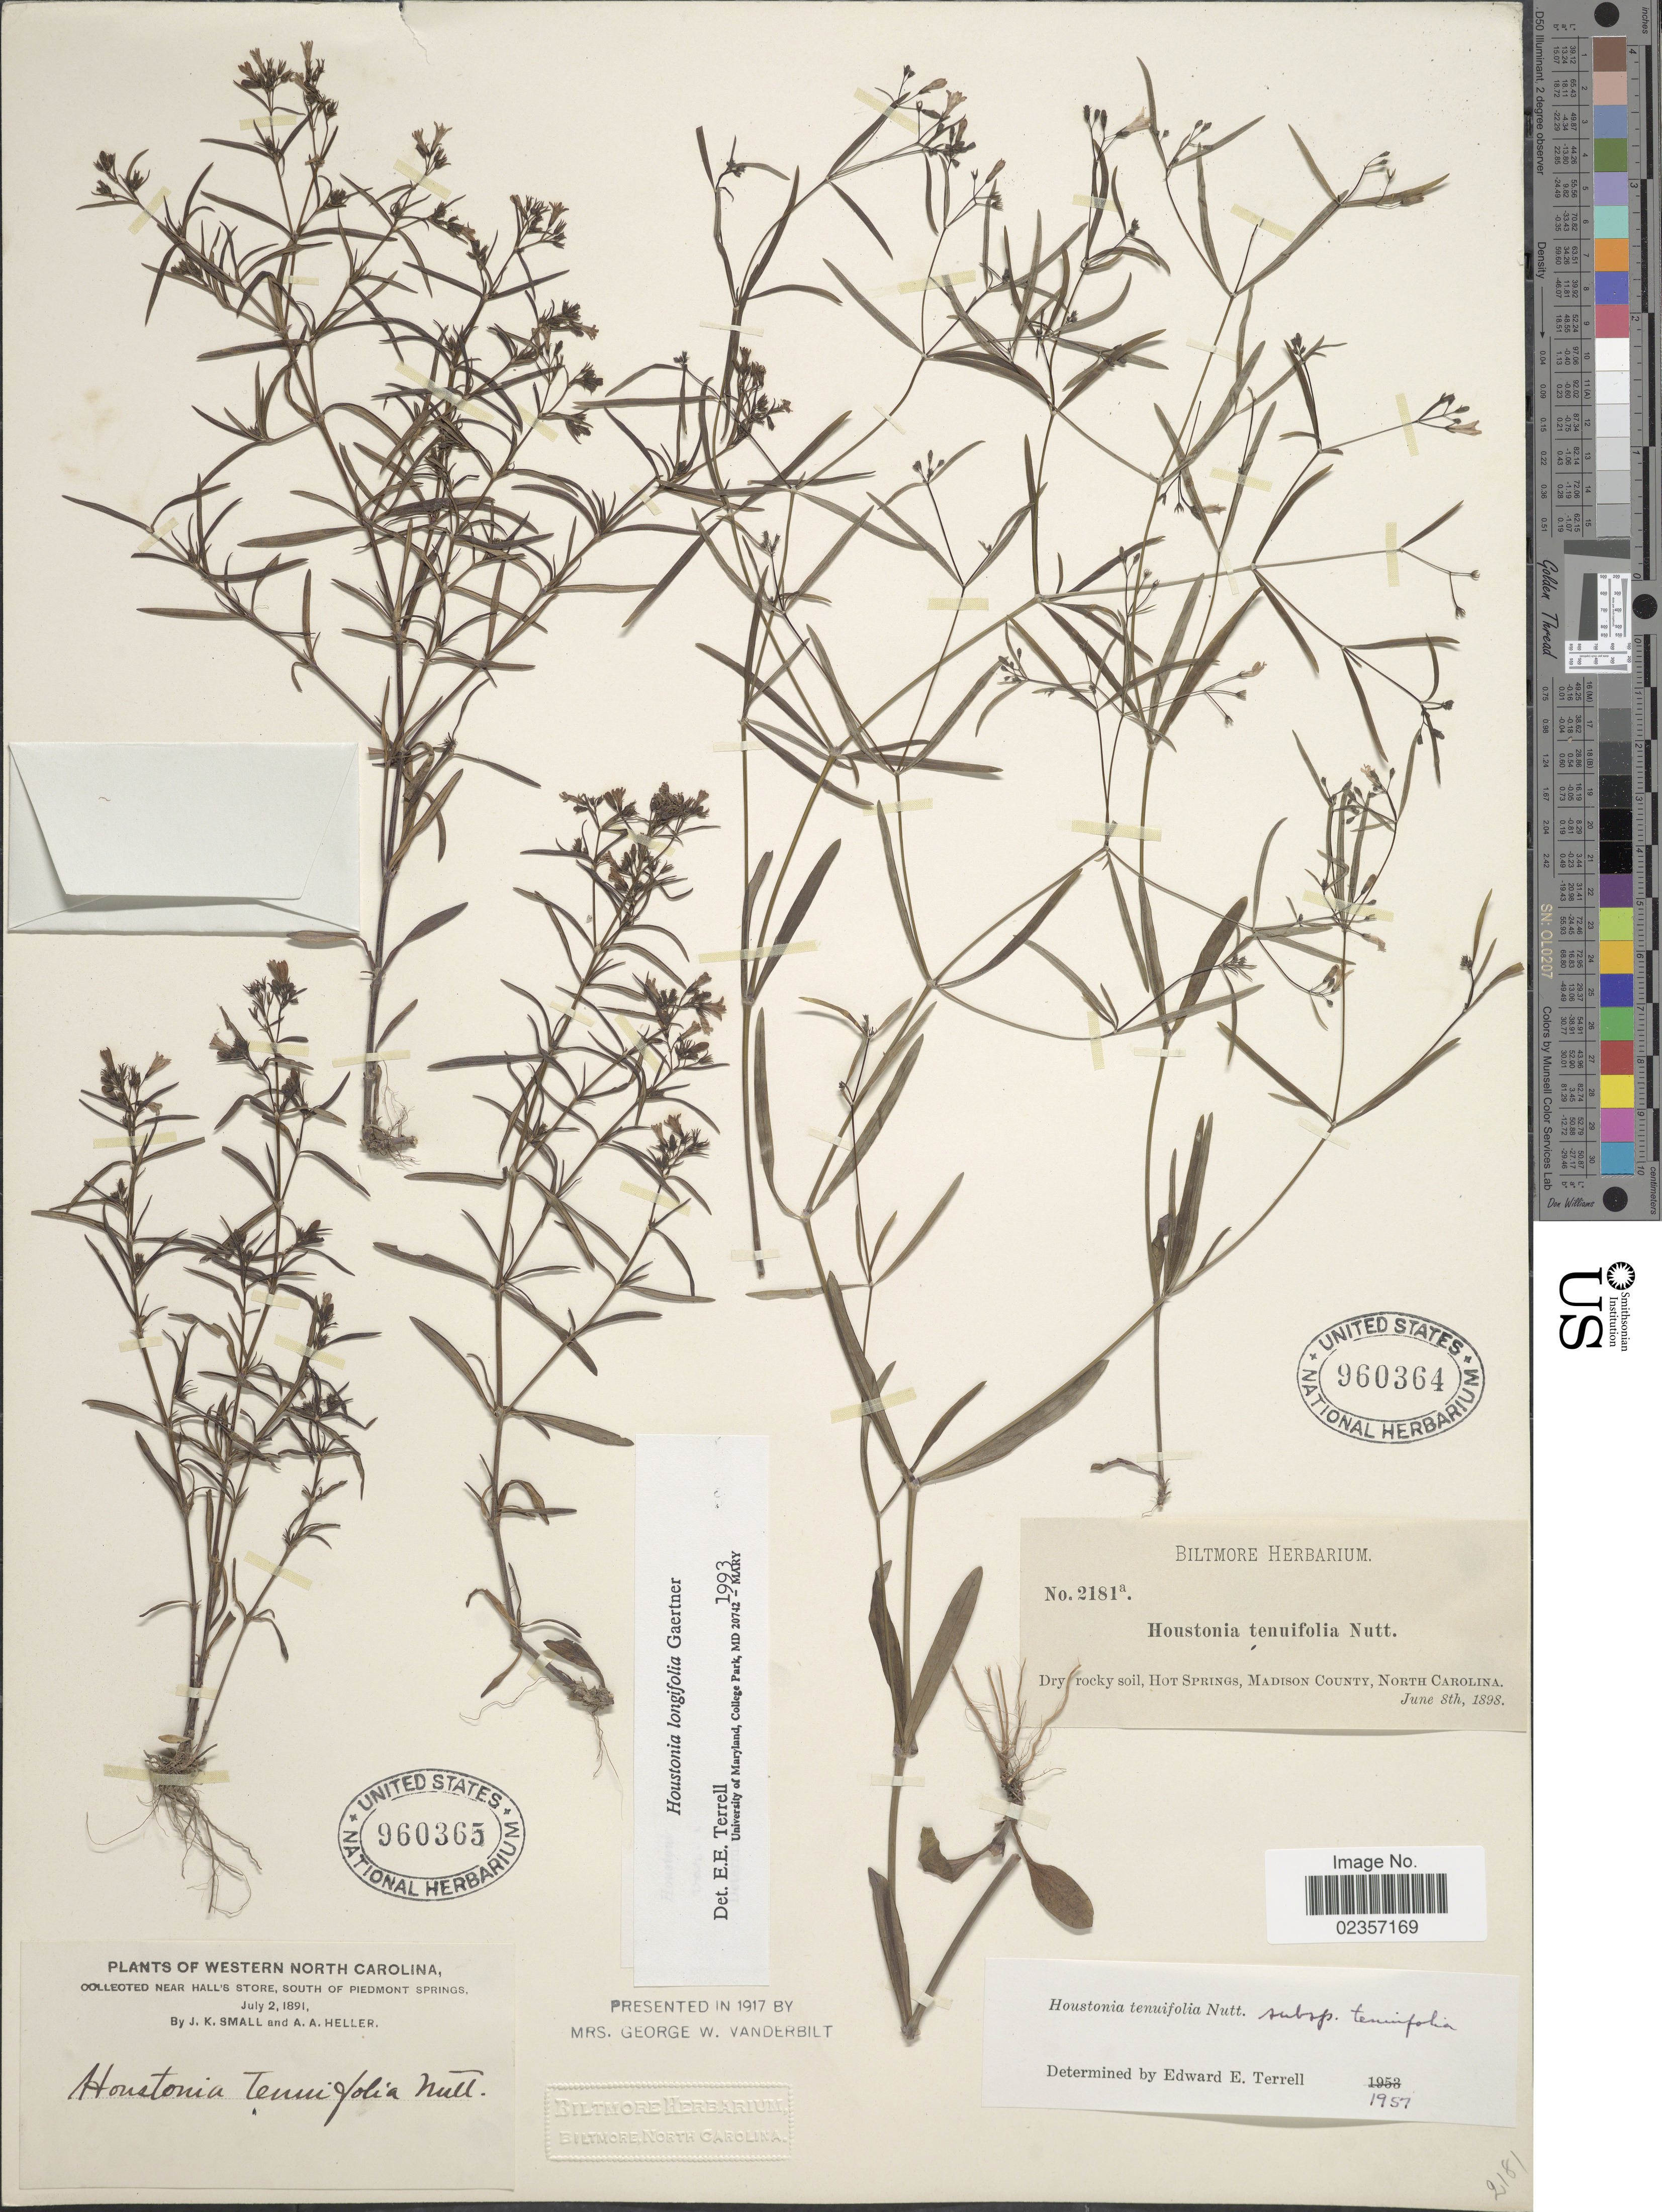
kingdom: Plantae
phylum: Tracheophyta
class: Magnoliopsida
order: Gentianales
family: Rubiaceae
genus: Houstonia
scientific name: Houstonia longifolia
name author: Gaertn.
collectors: J. K. Small & A. A. Heller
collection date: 1891-07-02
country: United States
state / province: North Carolina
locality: Western North Carolina, Near Halls's Store, South of Piedmont Springs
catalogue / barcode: US 960365-2